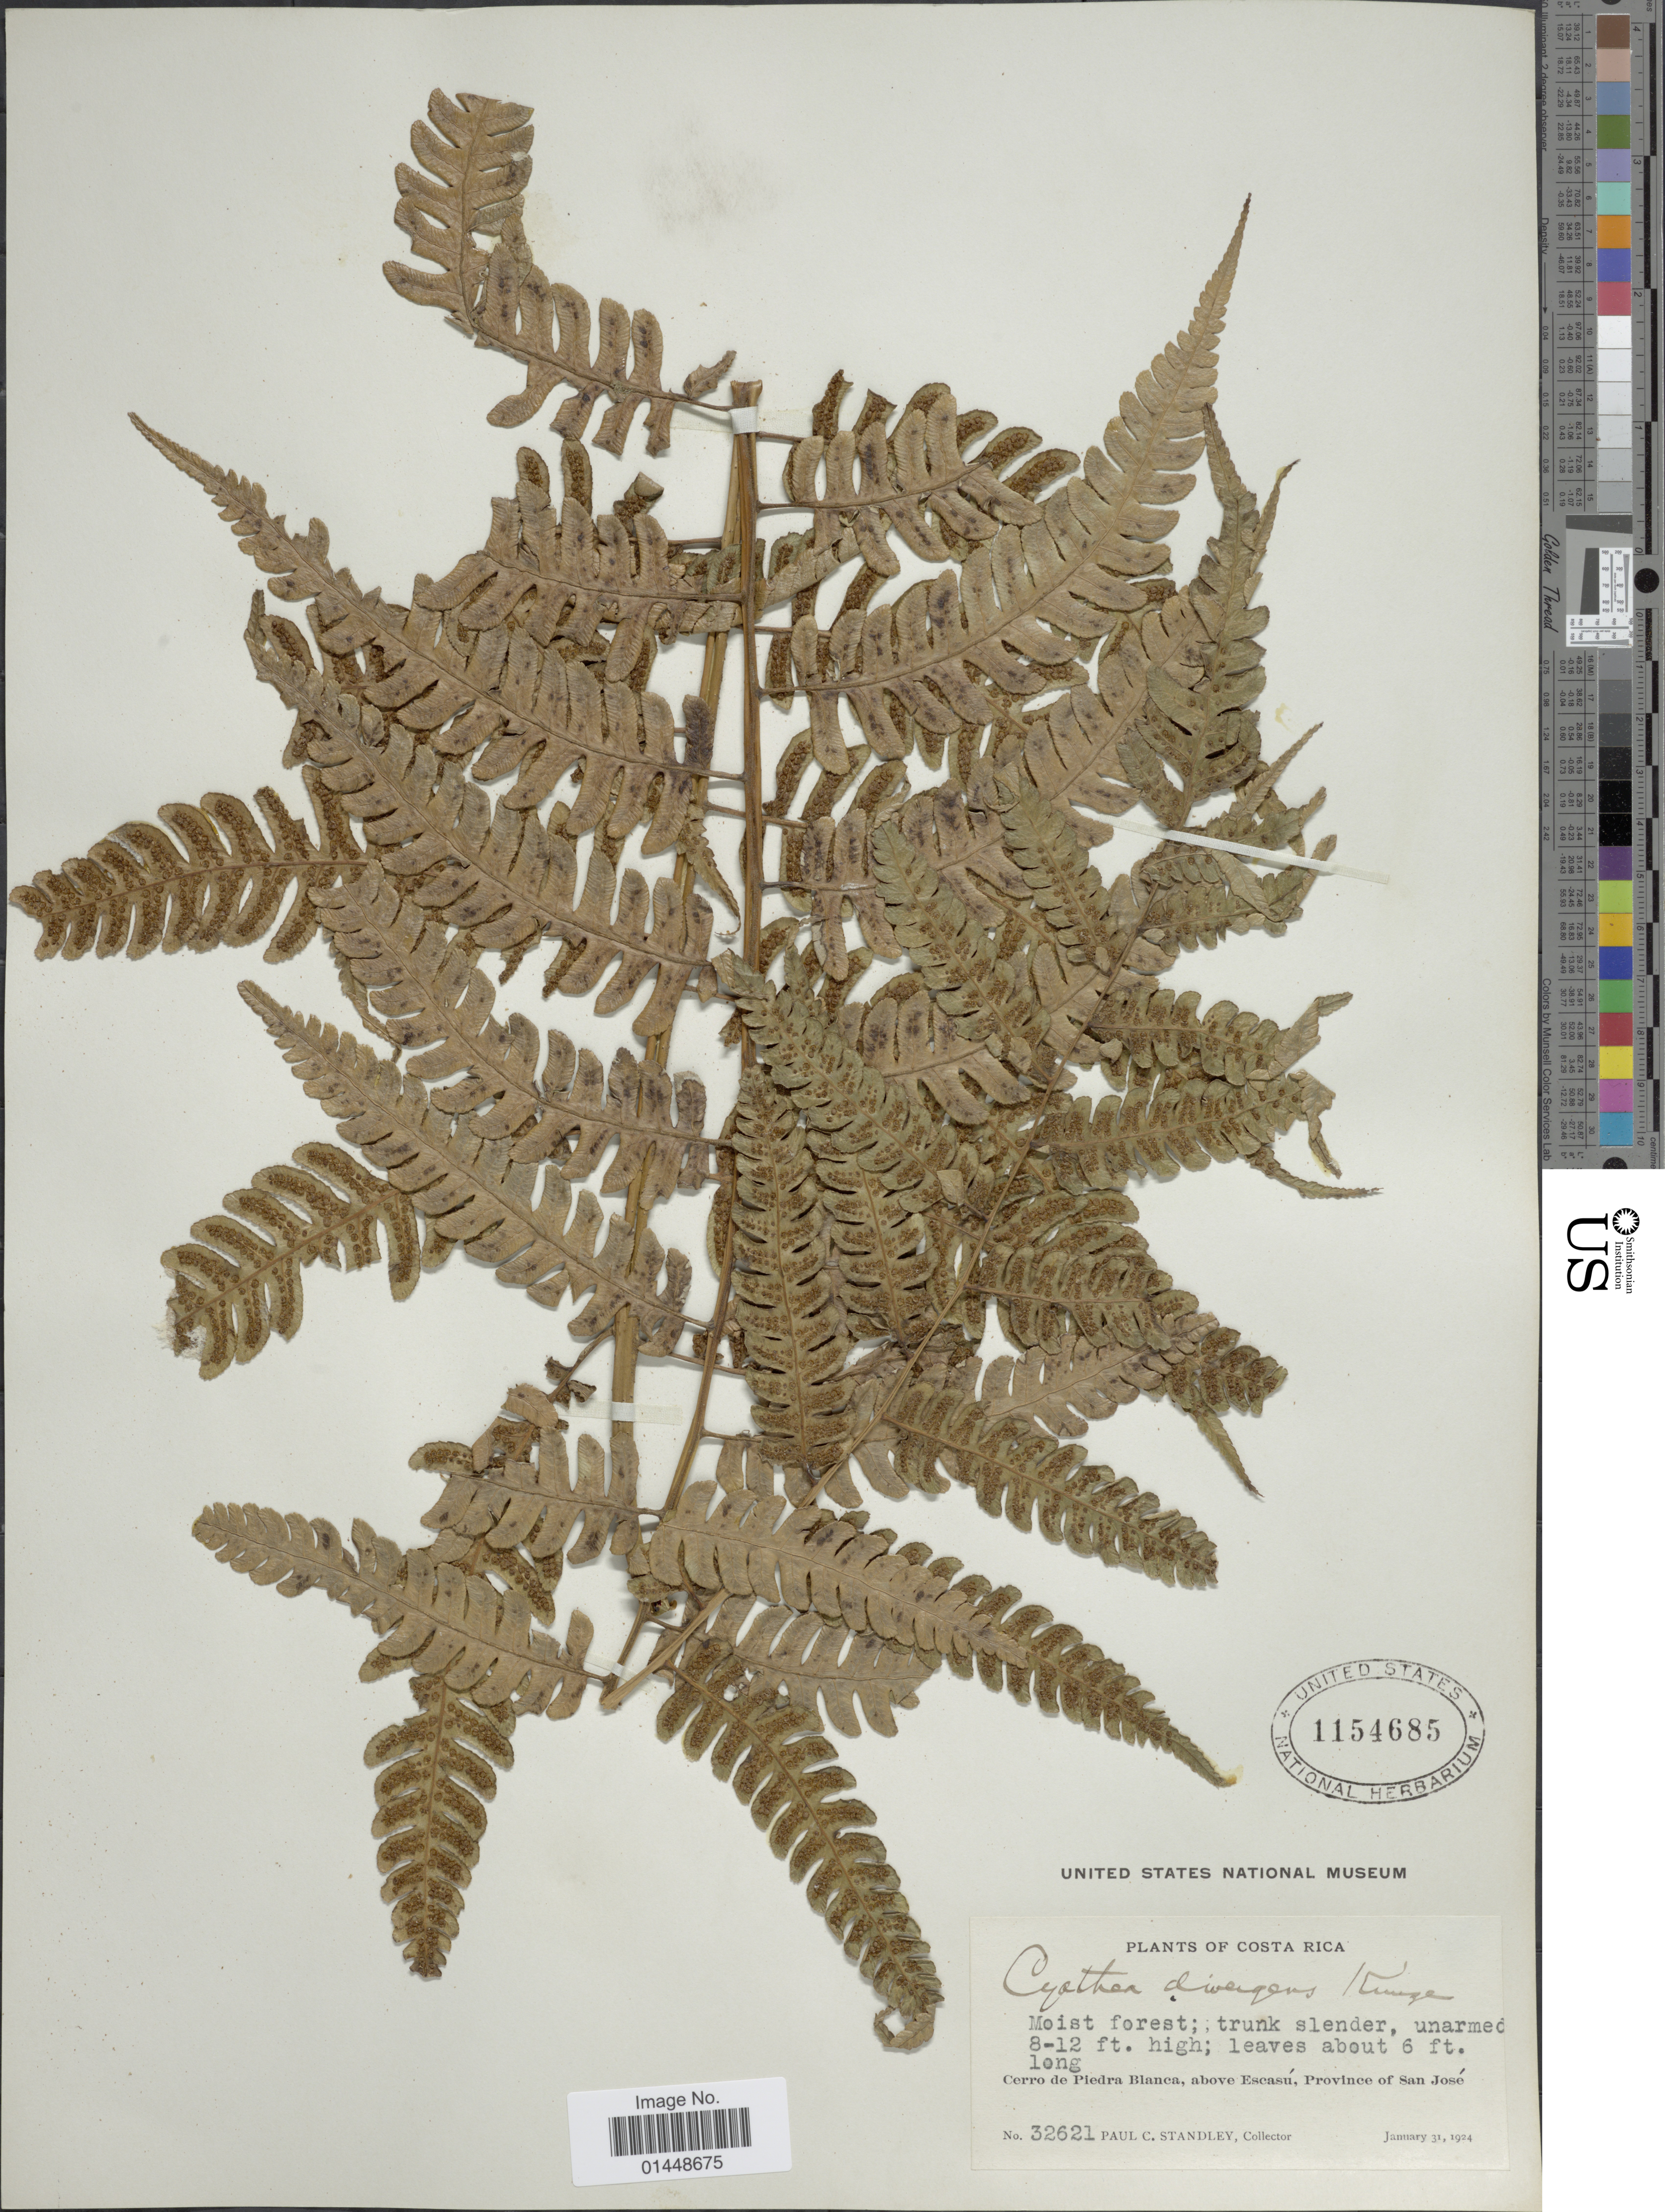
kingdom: Plantae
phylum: Tracheophyta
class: Polypodiopsida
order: Cyatheales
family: Cyatheaceae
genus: Cyathea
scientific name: Cyathea divergens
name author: Kunze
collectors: P. C. Standley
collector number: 32621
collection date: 1924-01-31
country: Costa Rica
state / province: San José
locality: Cerro de Piedra Blanca, above Escasú, Province of San José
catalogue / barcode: US 1154685